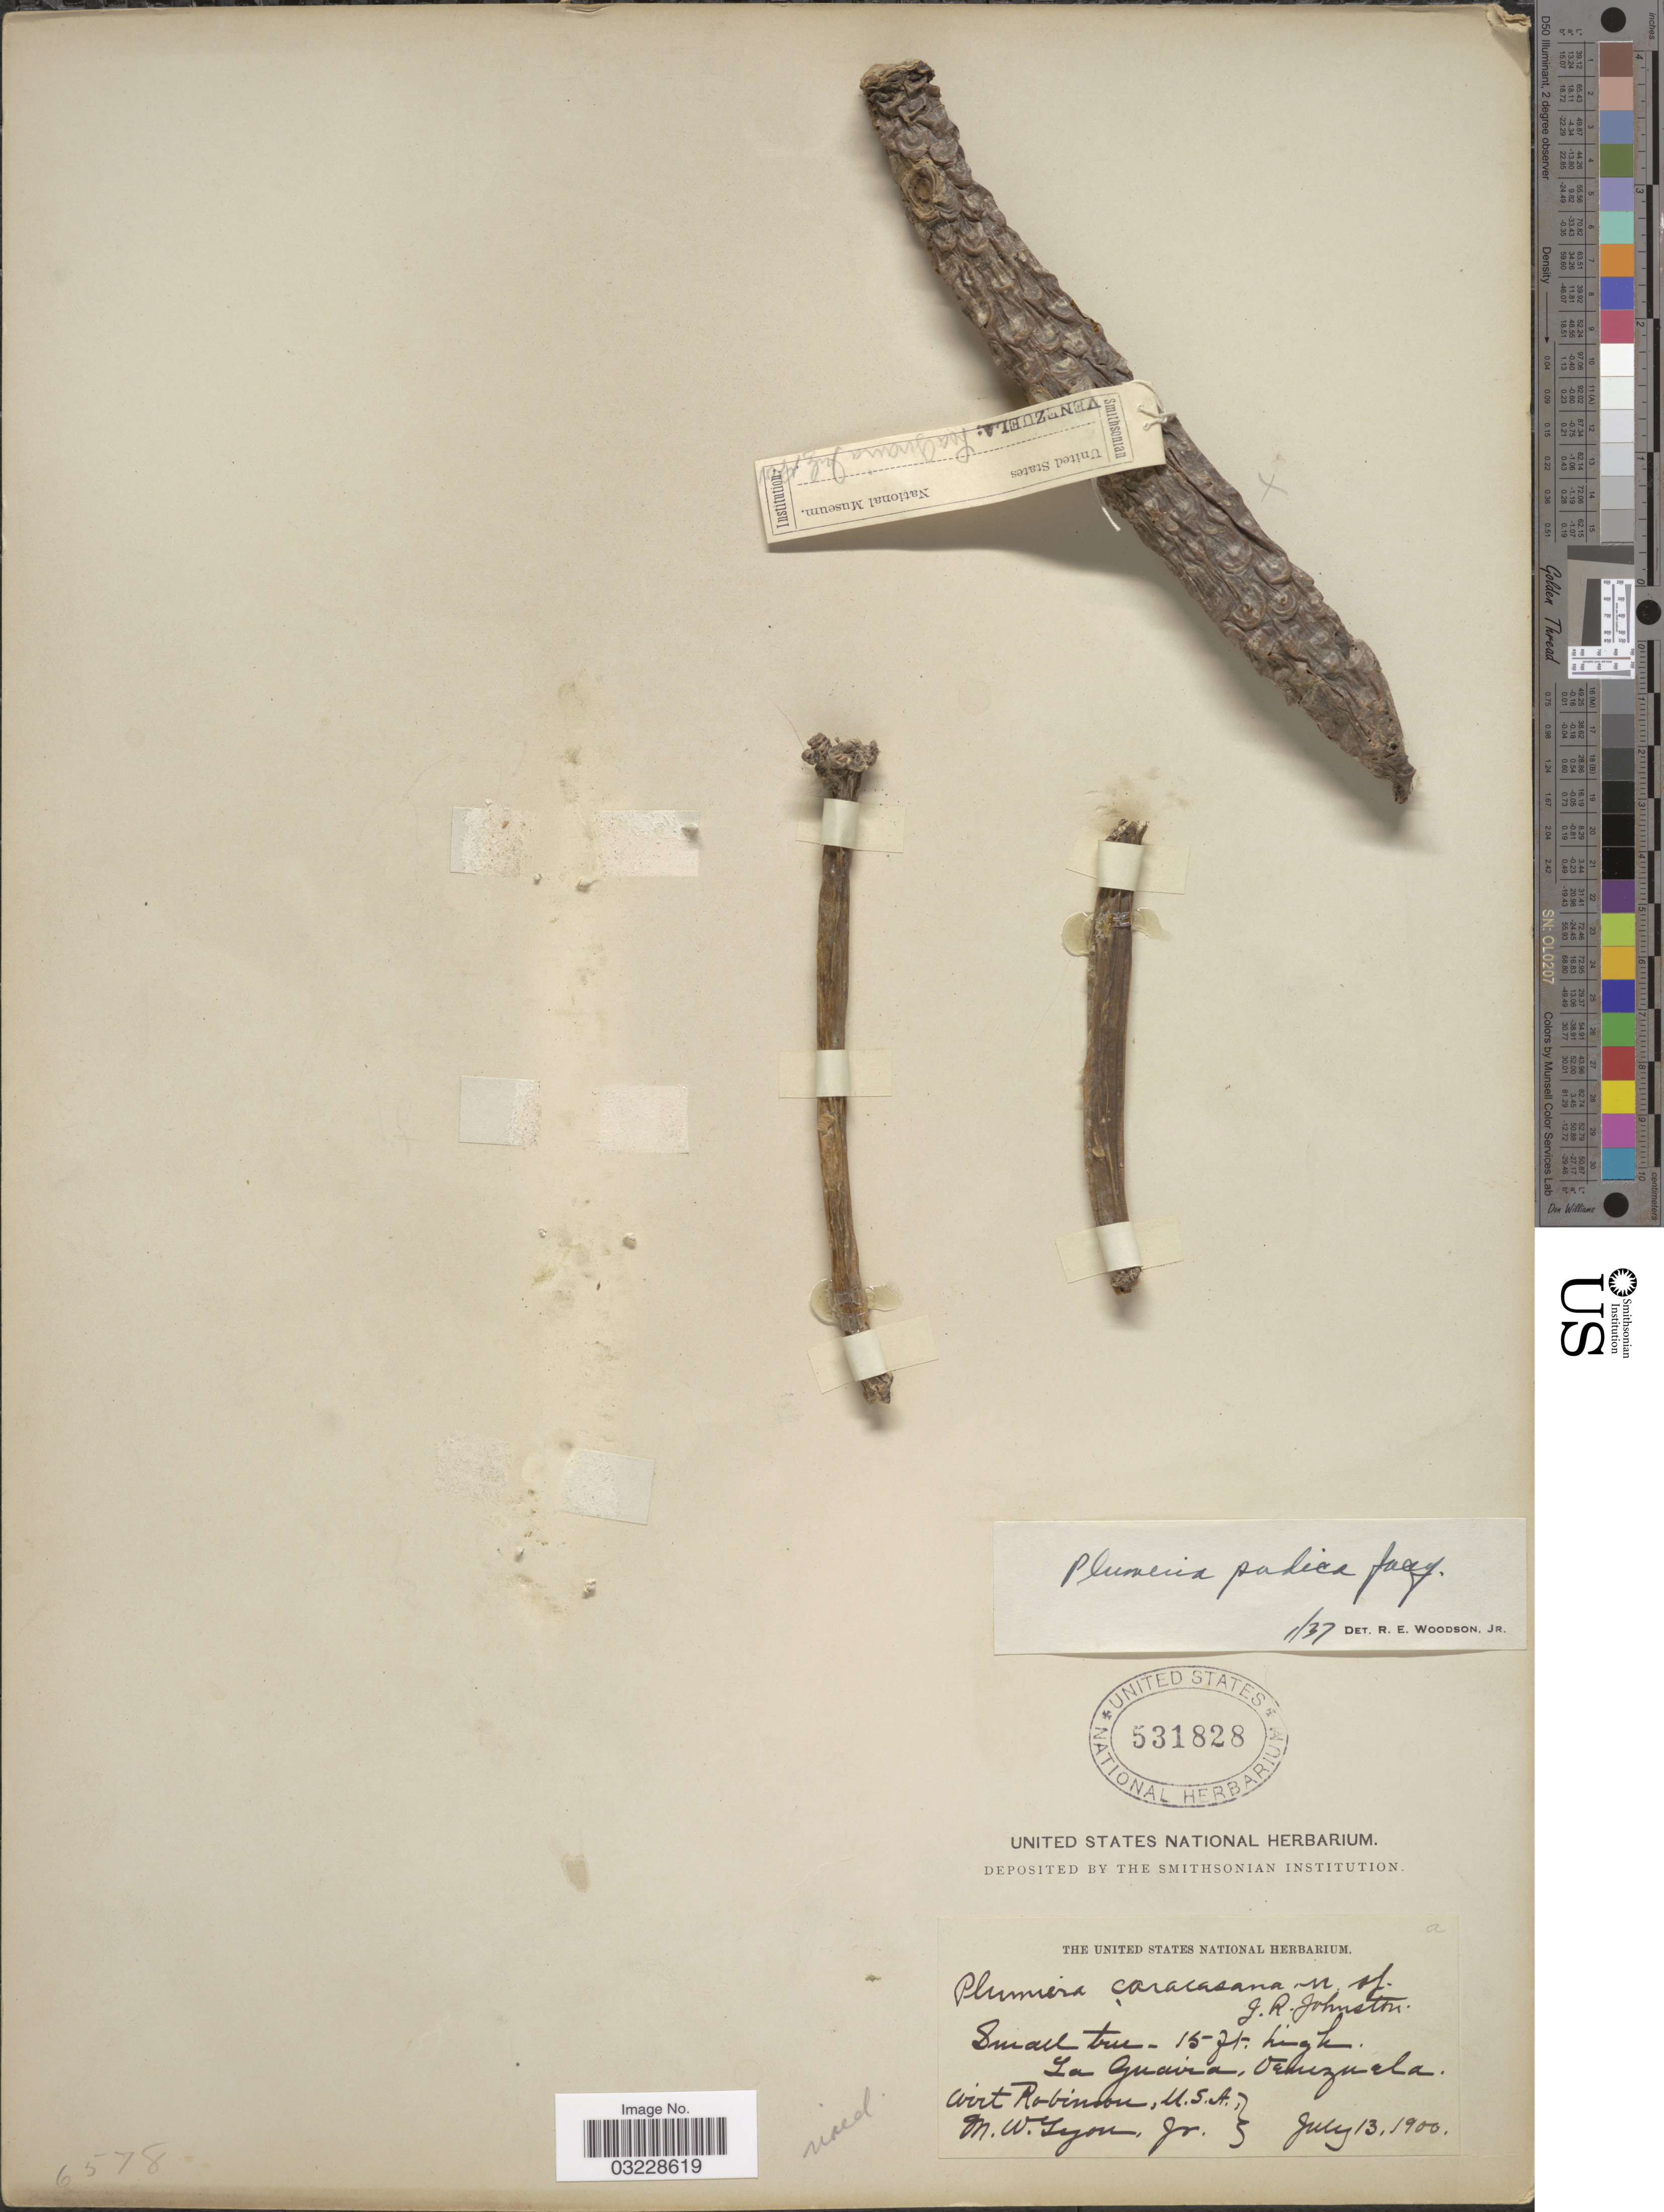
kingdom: Plantae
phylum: Tracheophyta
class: Magnoliopsida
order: Gentianales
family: Apocynaceae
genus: Plumeria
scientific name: Plumeria pudica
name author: Jacq.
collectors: W. Robinson & M. W. Lyon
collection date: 1900-07-13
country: Venezuela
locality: La Guavia, Venezuela.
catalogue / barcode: US 531828